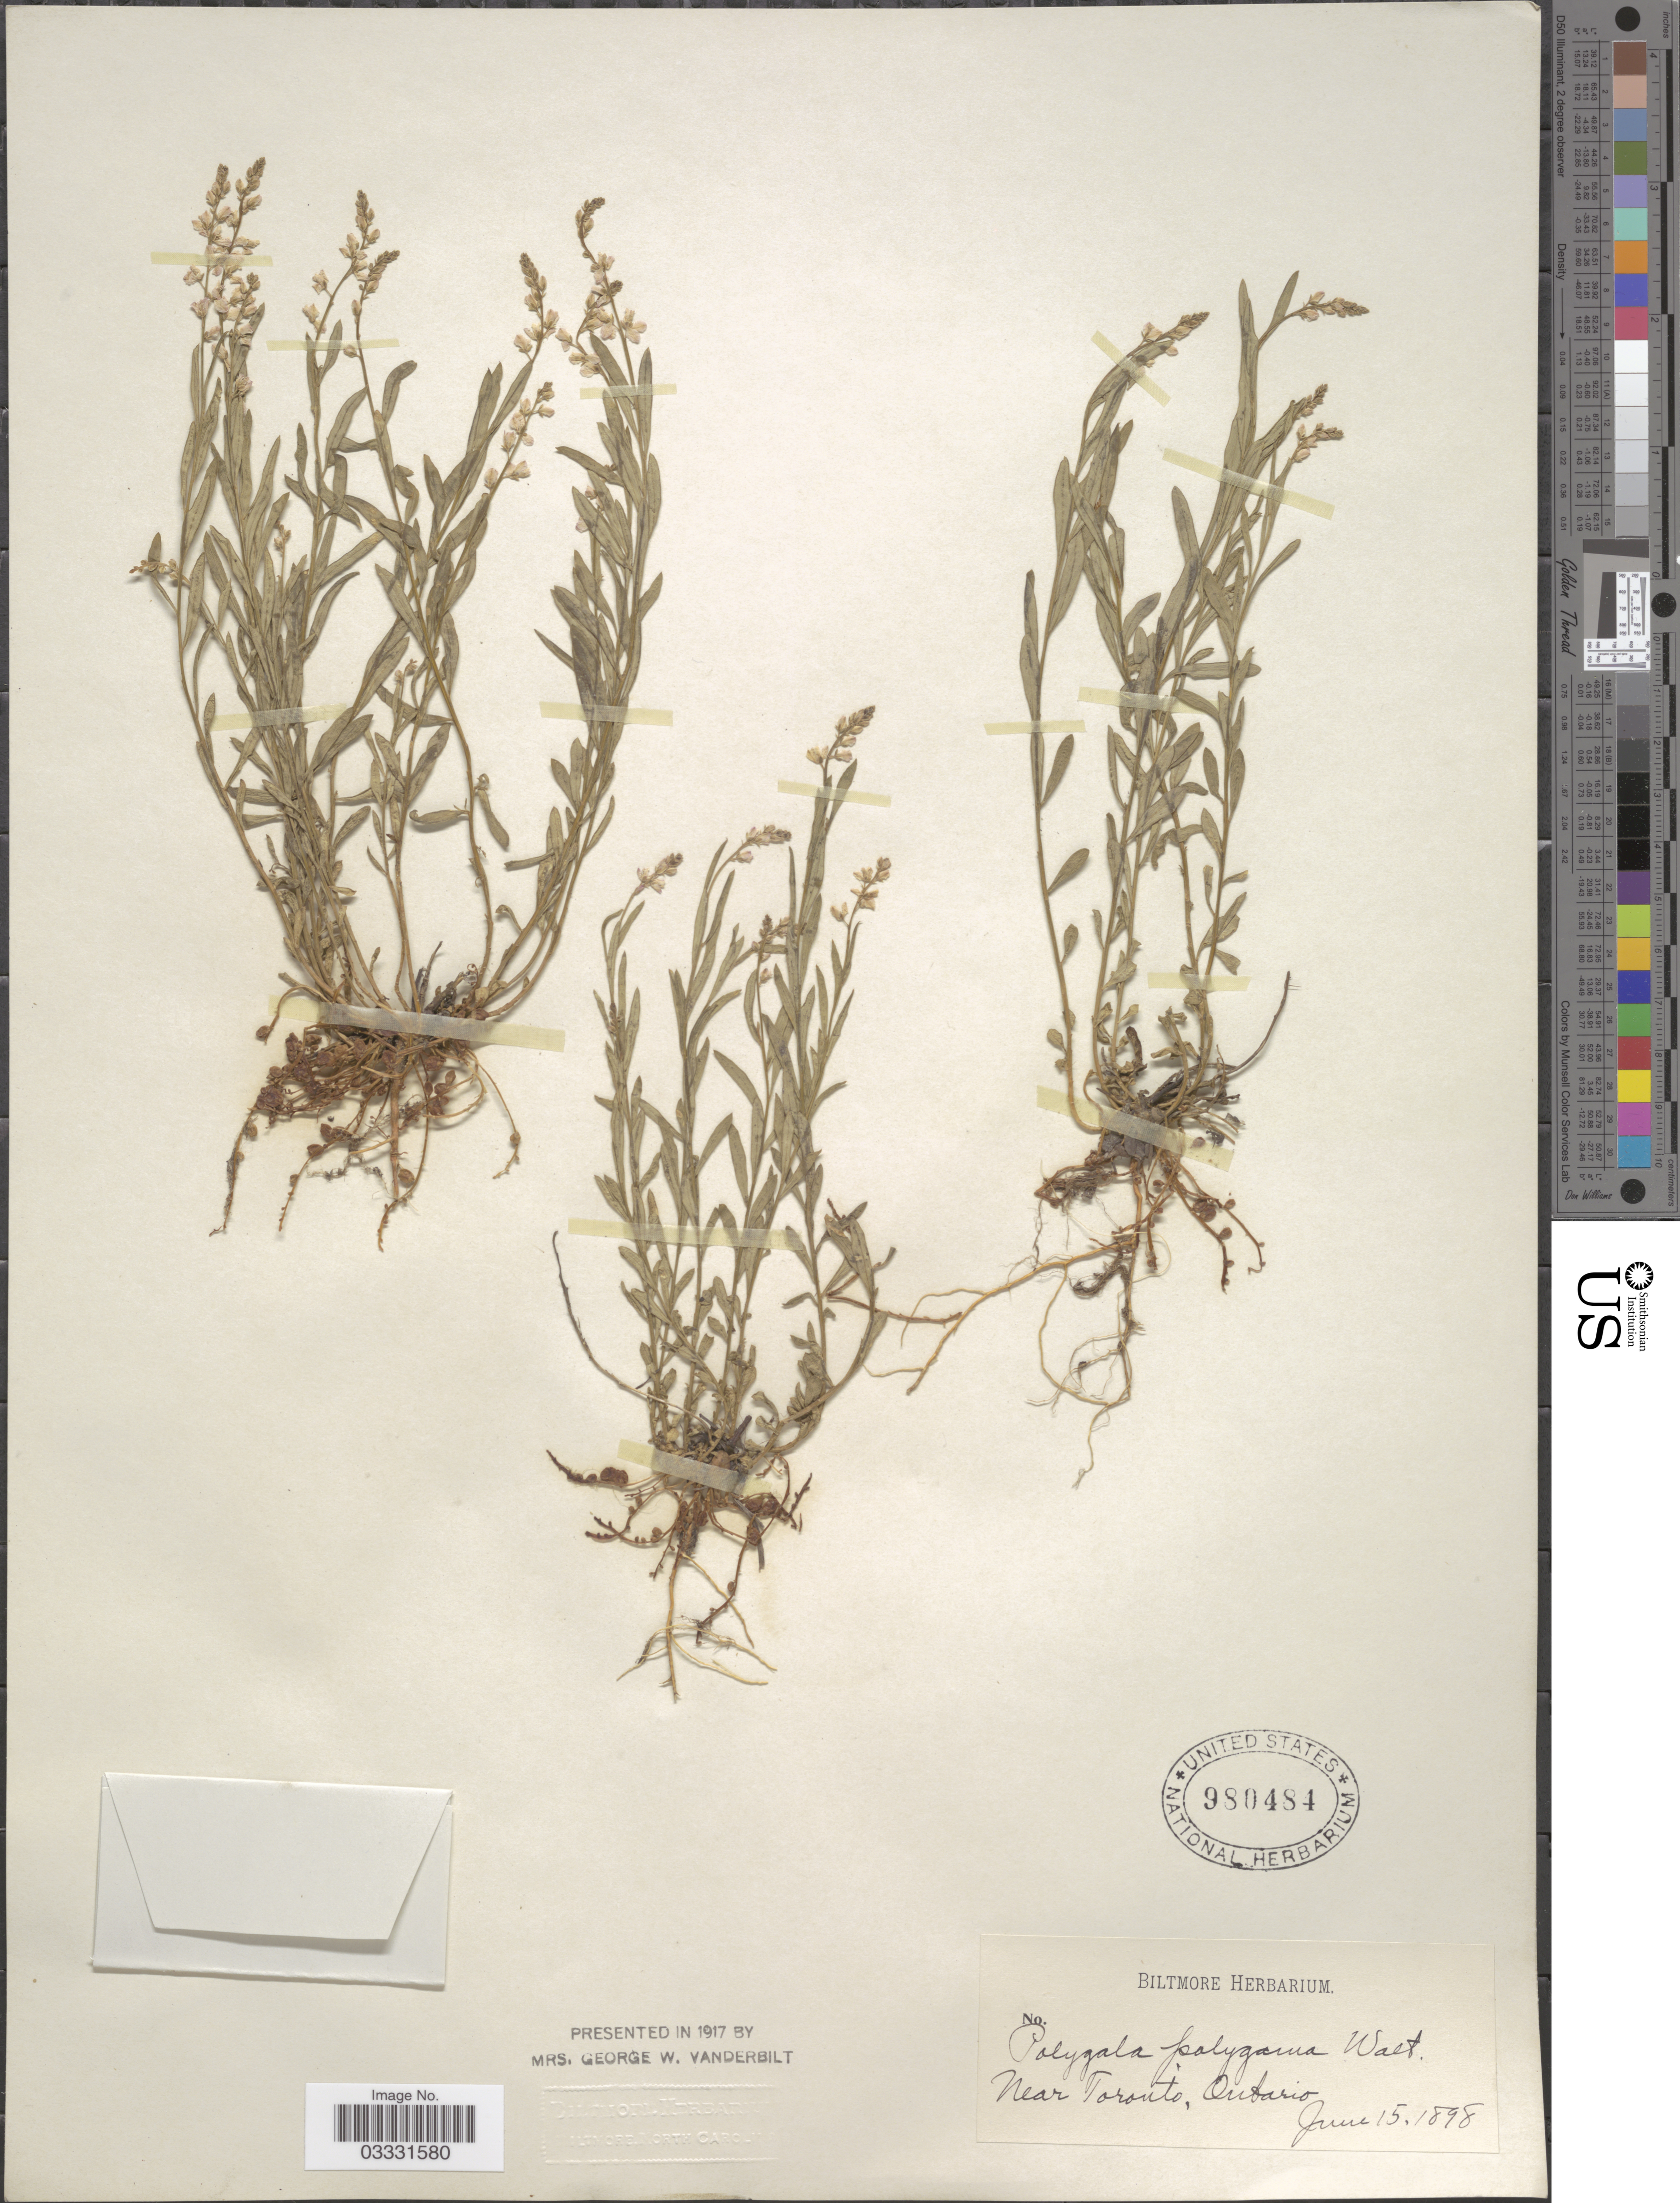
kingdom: Plantae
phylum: Tracheophyta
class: Magnoliopsida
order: Fabales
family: Polygalaceae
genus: Polygala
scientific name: Polygala polygama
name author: Walter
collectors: ex herb. Biltmore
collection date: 1898-06-15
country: Canada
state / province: Ontario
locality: Near Toronto.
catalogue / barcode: US 980484